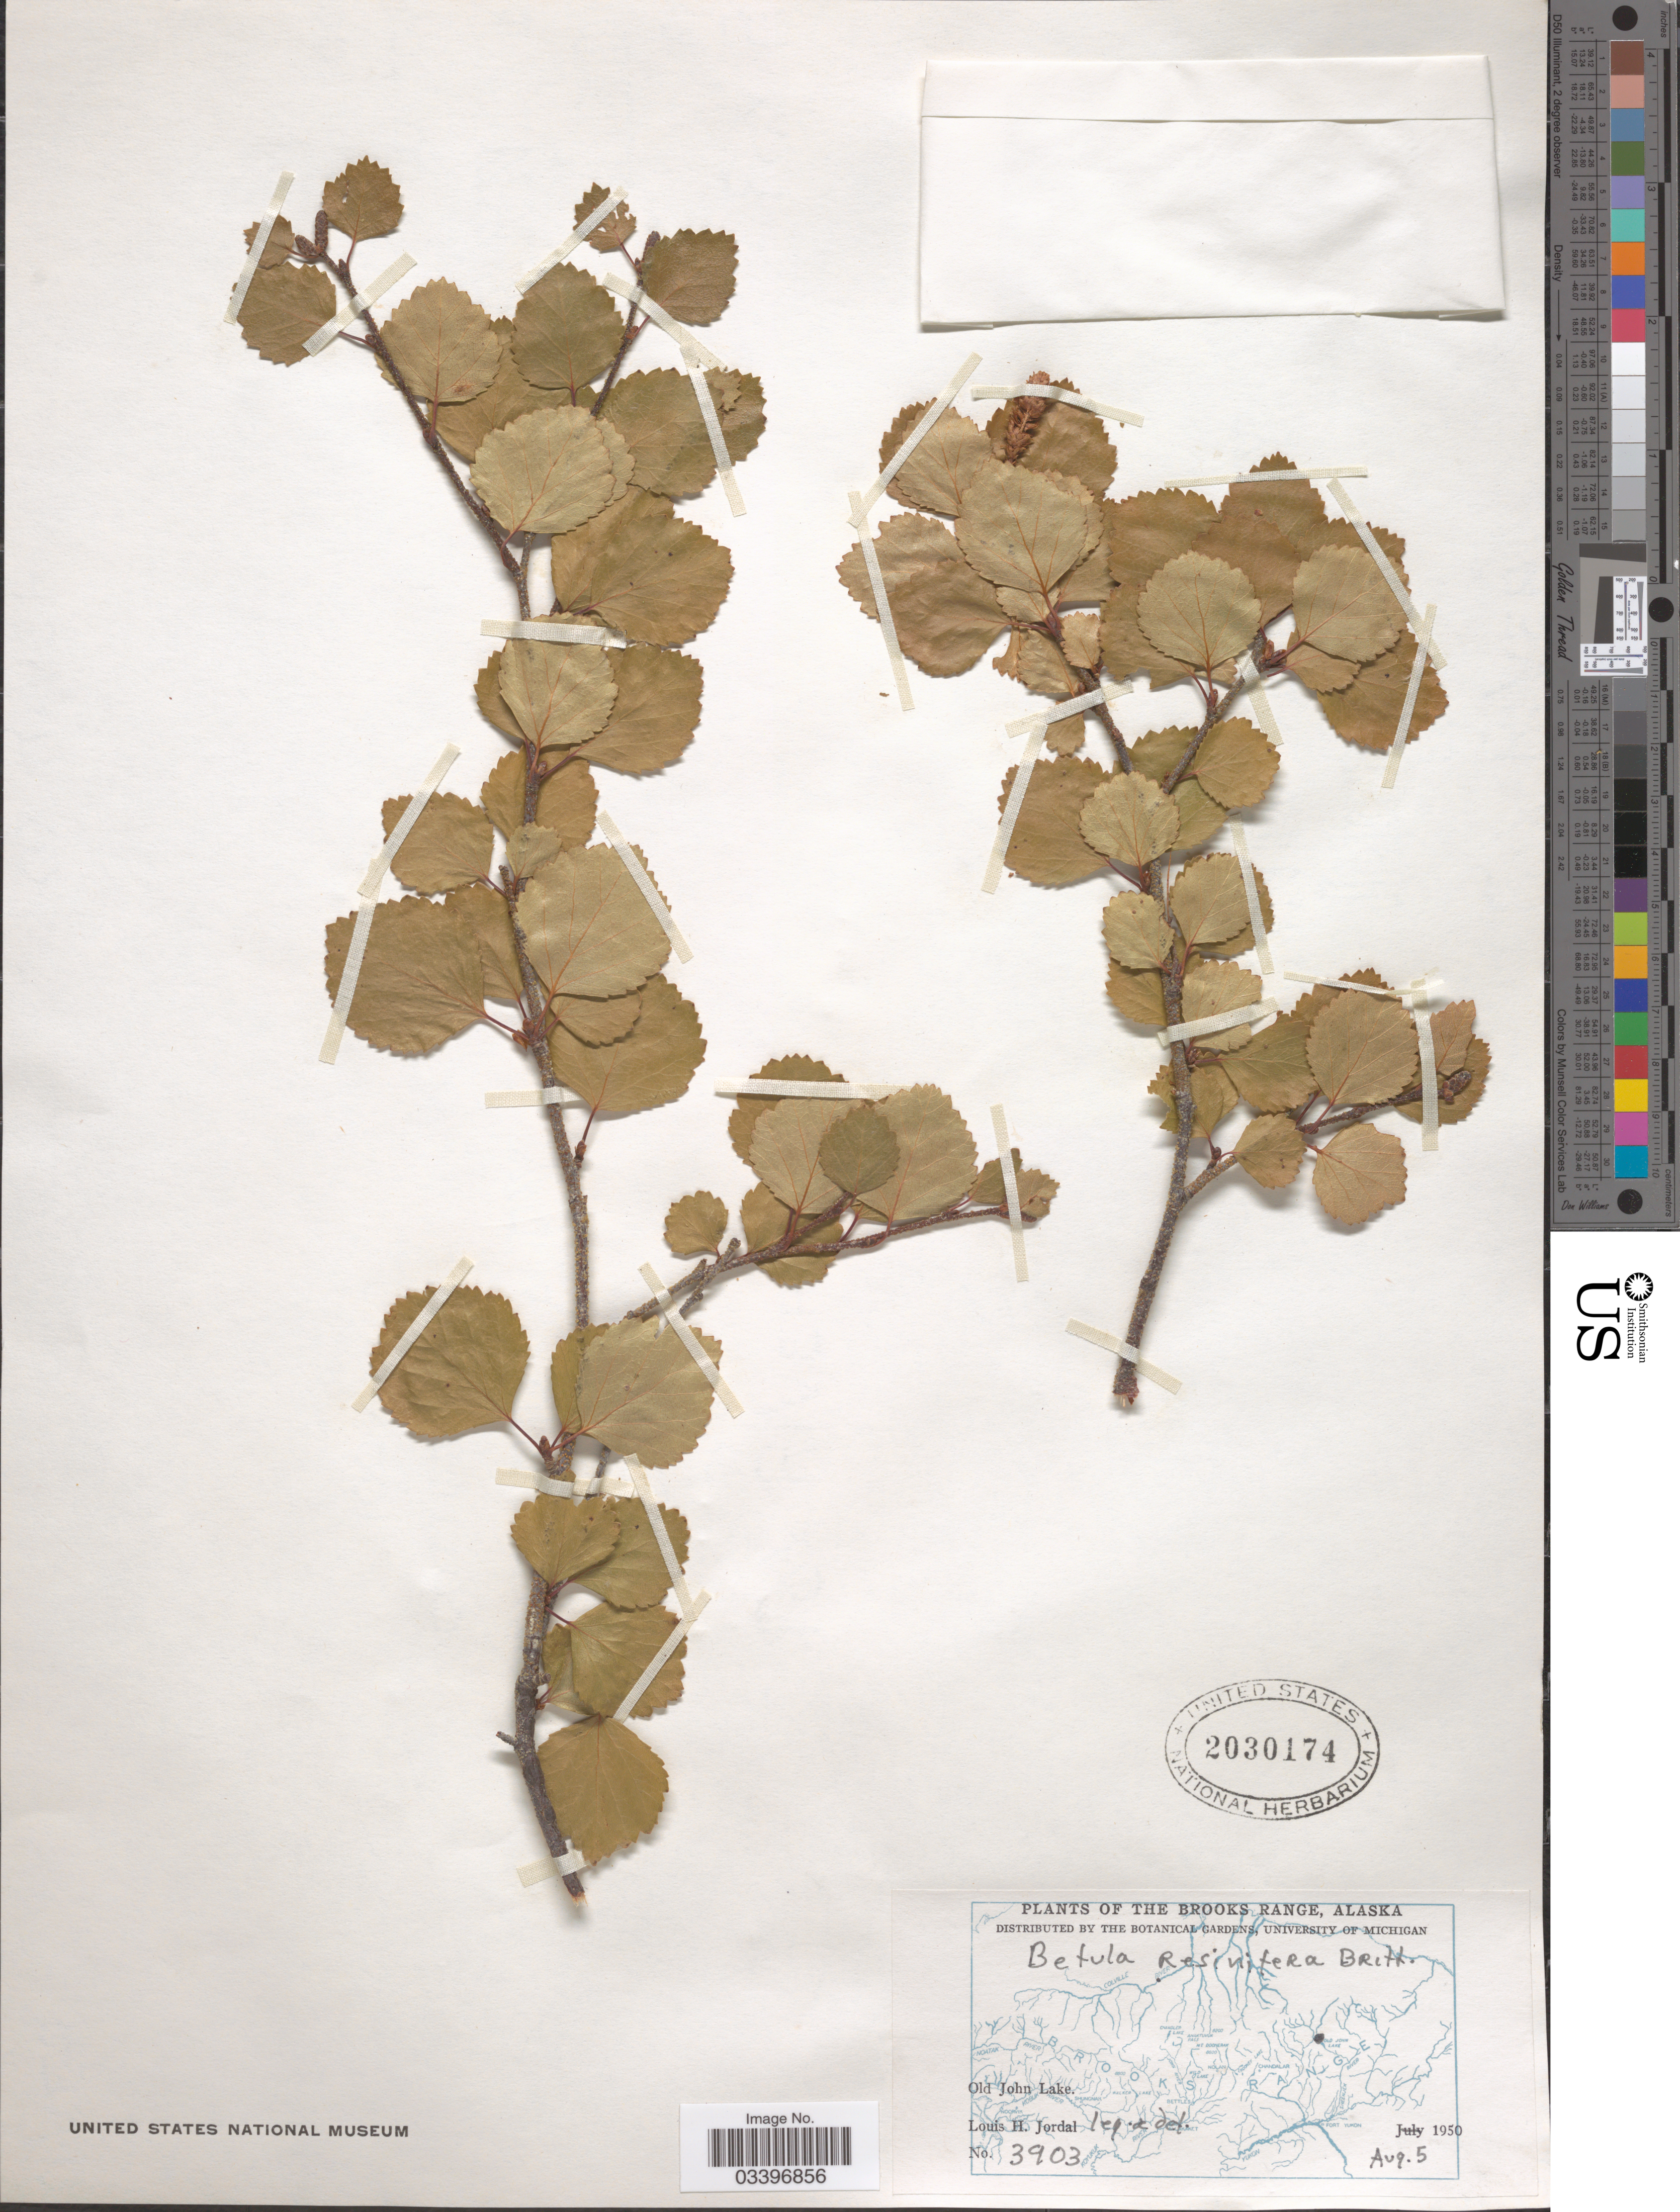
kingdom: Plantae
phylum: Tracheophyta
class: Magnoliopsida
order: Fagales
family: Betulaceae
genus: Betula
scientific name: Betula resinifera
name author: Britton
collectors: L. Jordal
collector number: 3903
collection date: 1950-08-05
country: United States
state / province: Alaska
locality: The Brooks Range. Old John Lake.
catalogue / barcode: US 2030174